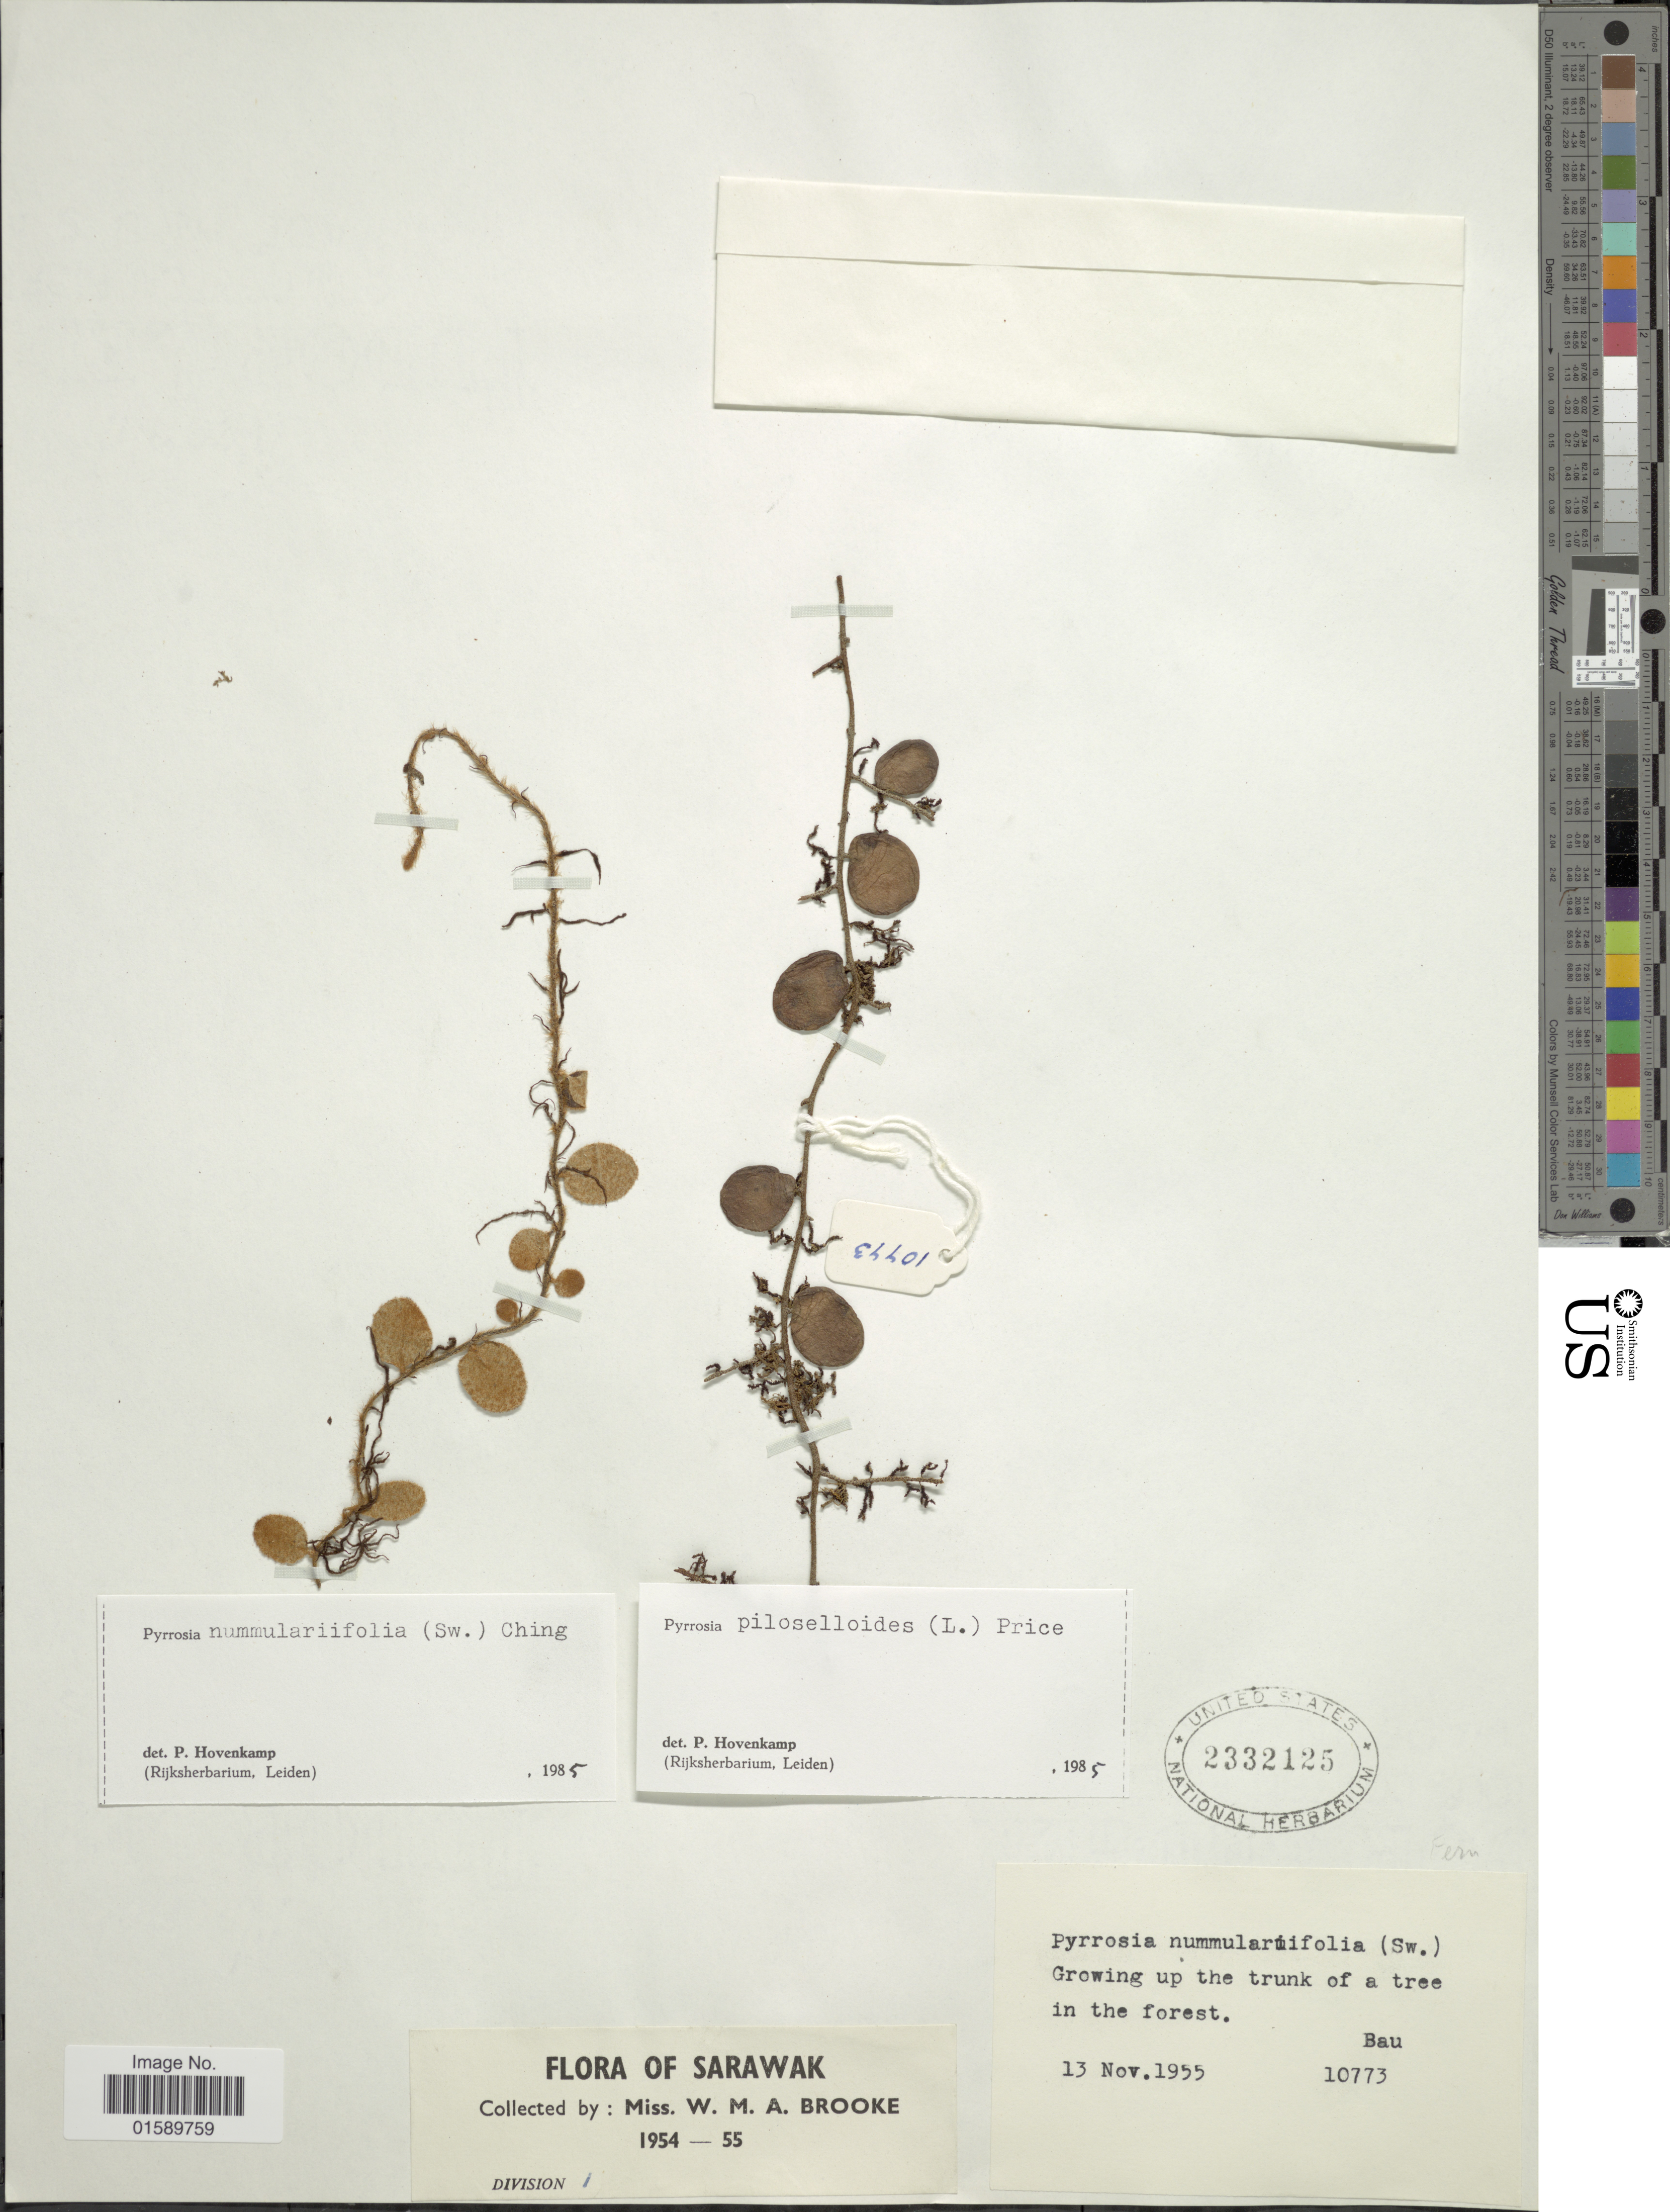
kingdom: Plantae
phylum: Tracheophyta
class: Polypodiopsida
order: Polypodiales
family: Polypodiaceae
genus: Pyrrosia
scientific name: Pyrrosia nummularifolia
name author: (Sw.) Ching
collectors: W. Brooke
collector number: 10773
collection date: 1955-11-13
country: Malaysia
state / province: Sarawak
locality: Sarawak, Bau.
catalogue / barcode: US 2332125